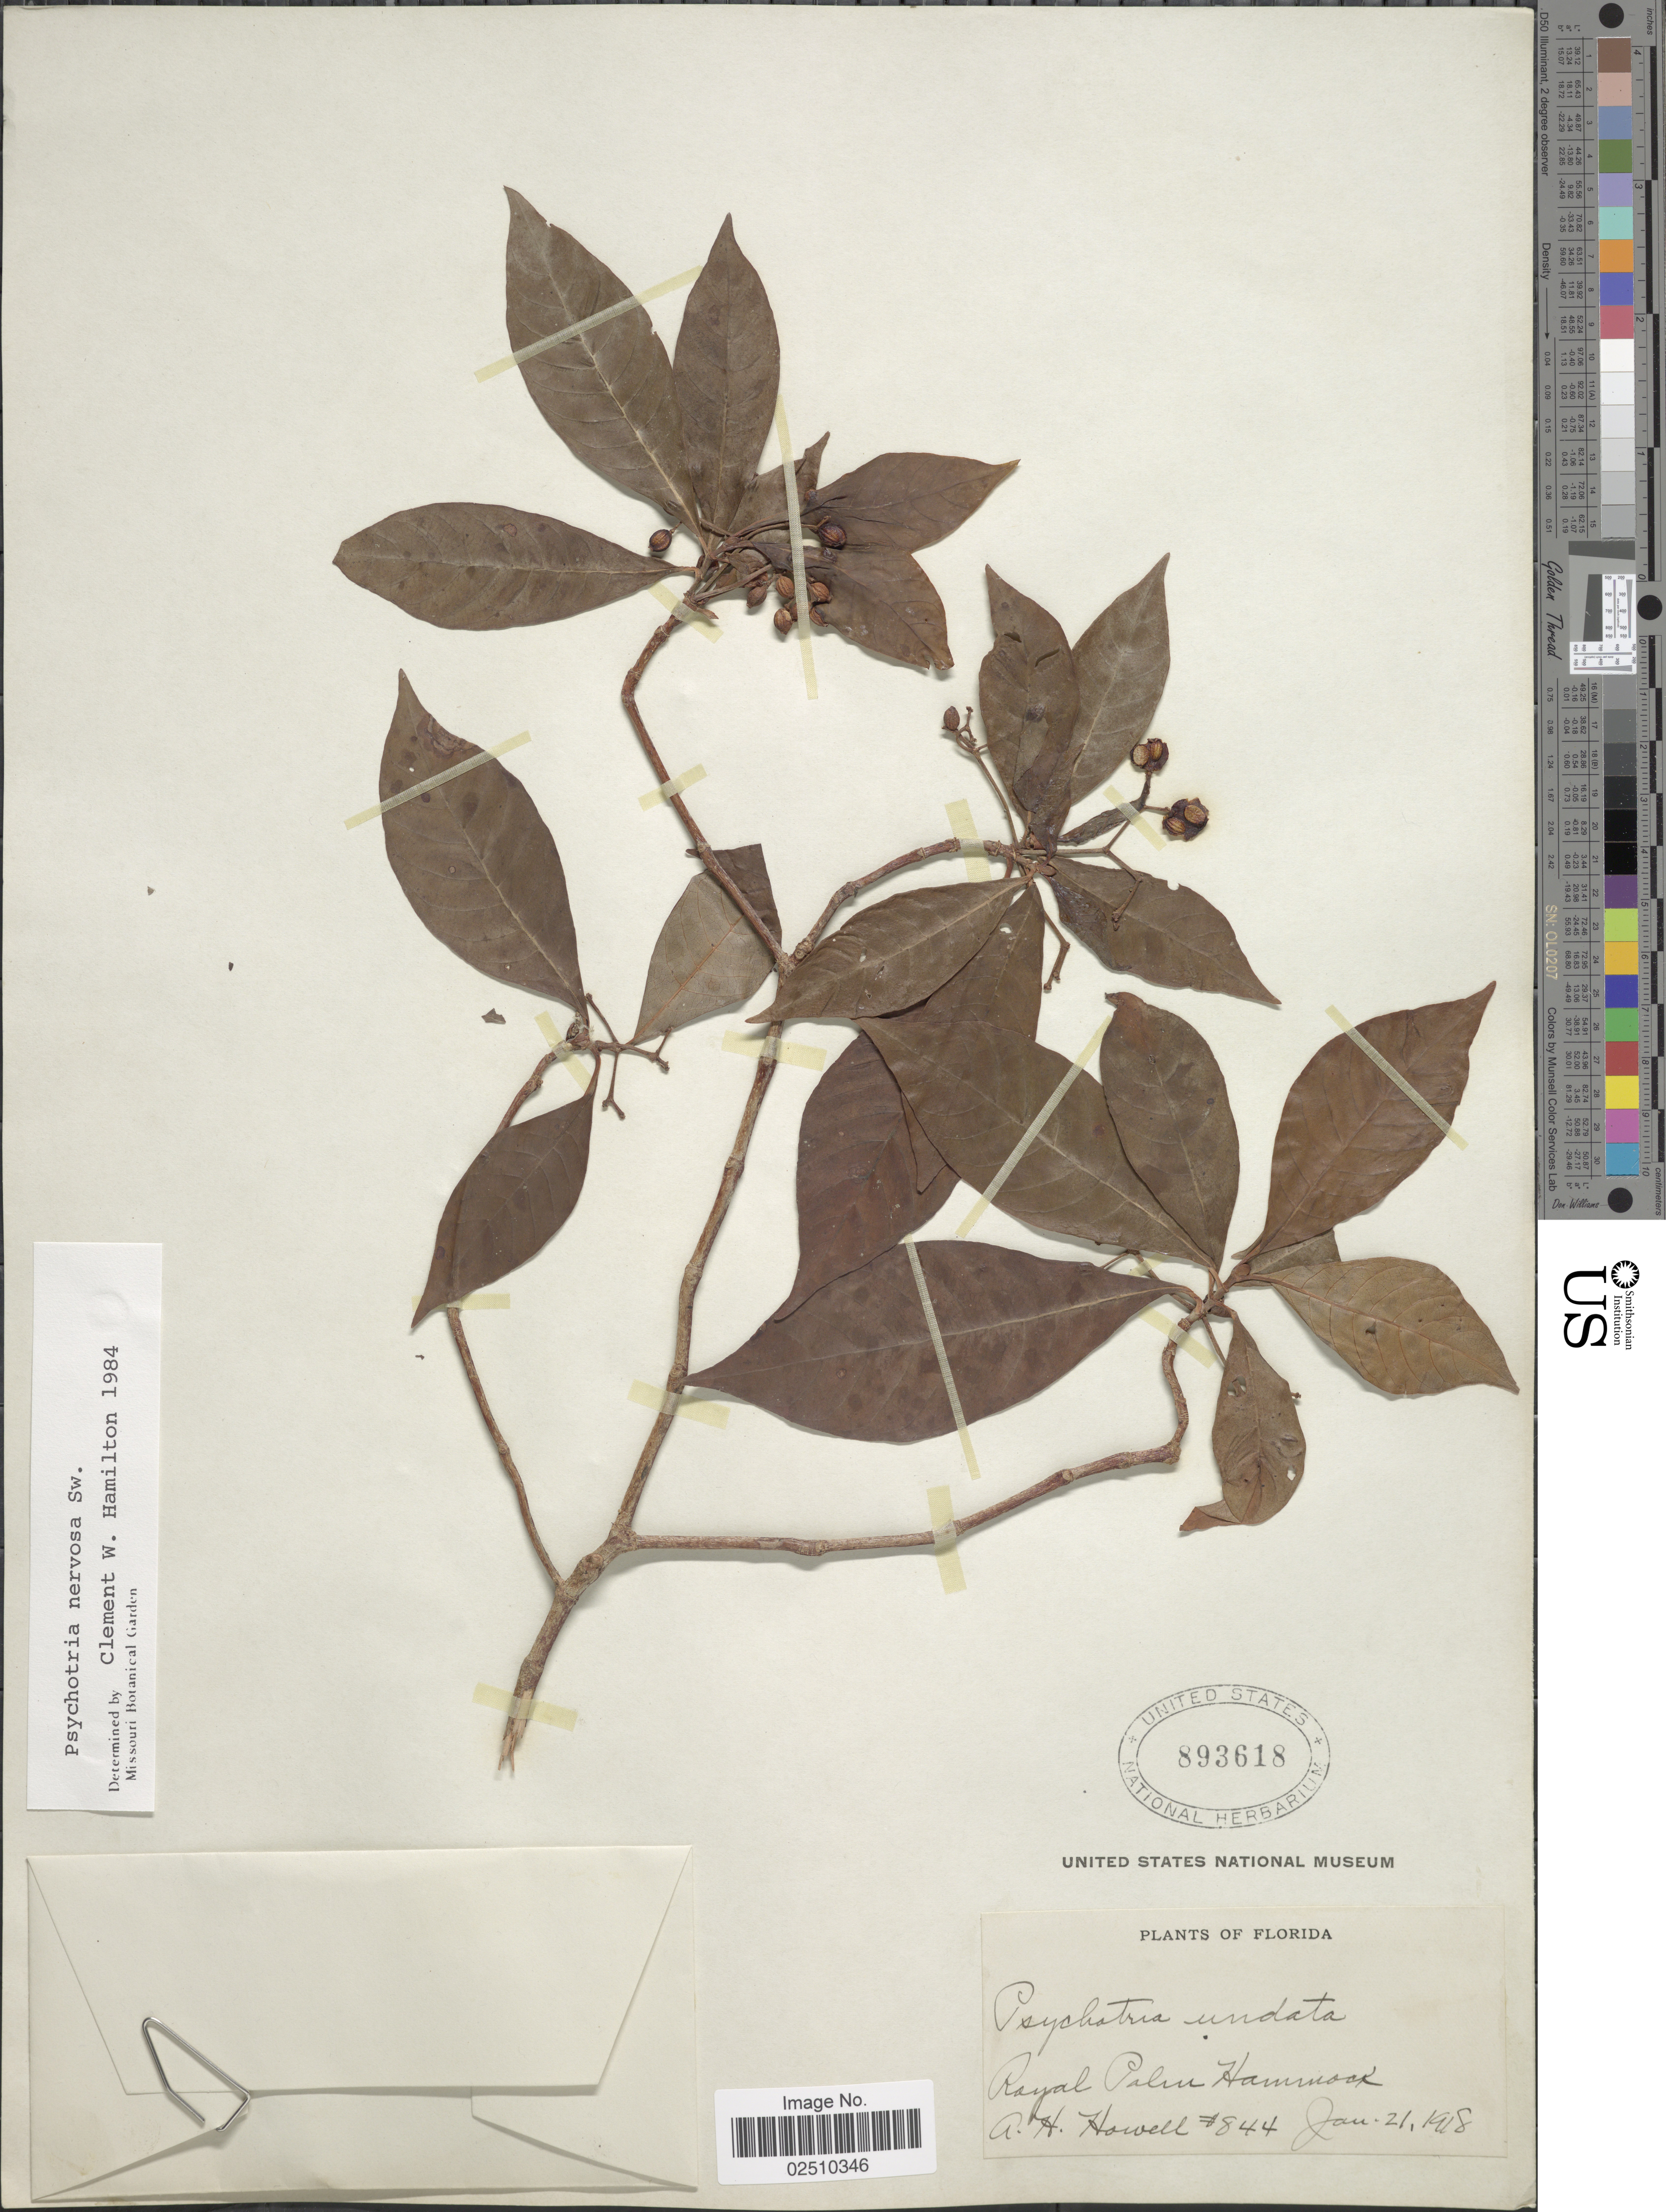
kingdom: Plantae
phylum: Tracheophyta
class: Magnoliopsida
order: Gentianales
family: Rubiaceae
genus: Psychotria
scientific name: Psychotria nervosa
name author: Sw.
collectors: A. Howell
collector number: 844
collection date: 1918-01-21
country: United States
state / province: Florida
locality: Royal Palm Hammock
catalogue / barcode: US 893618